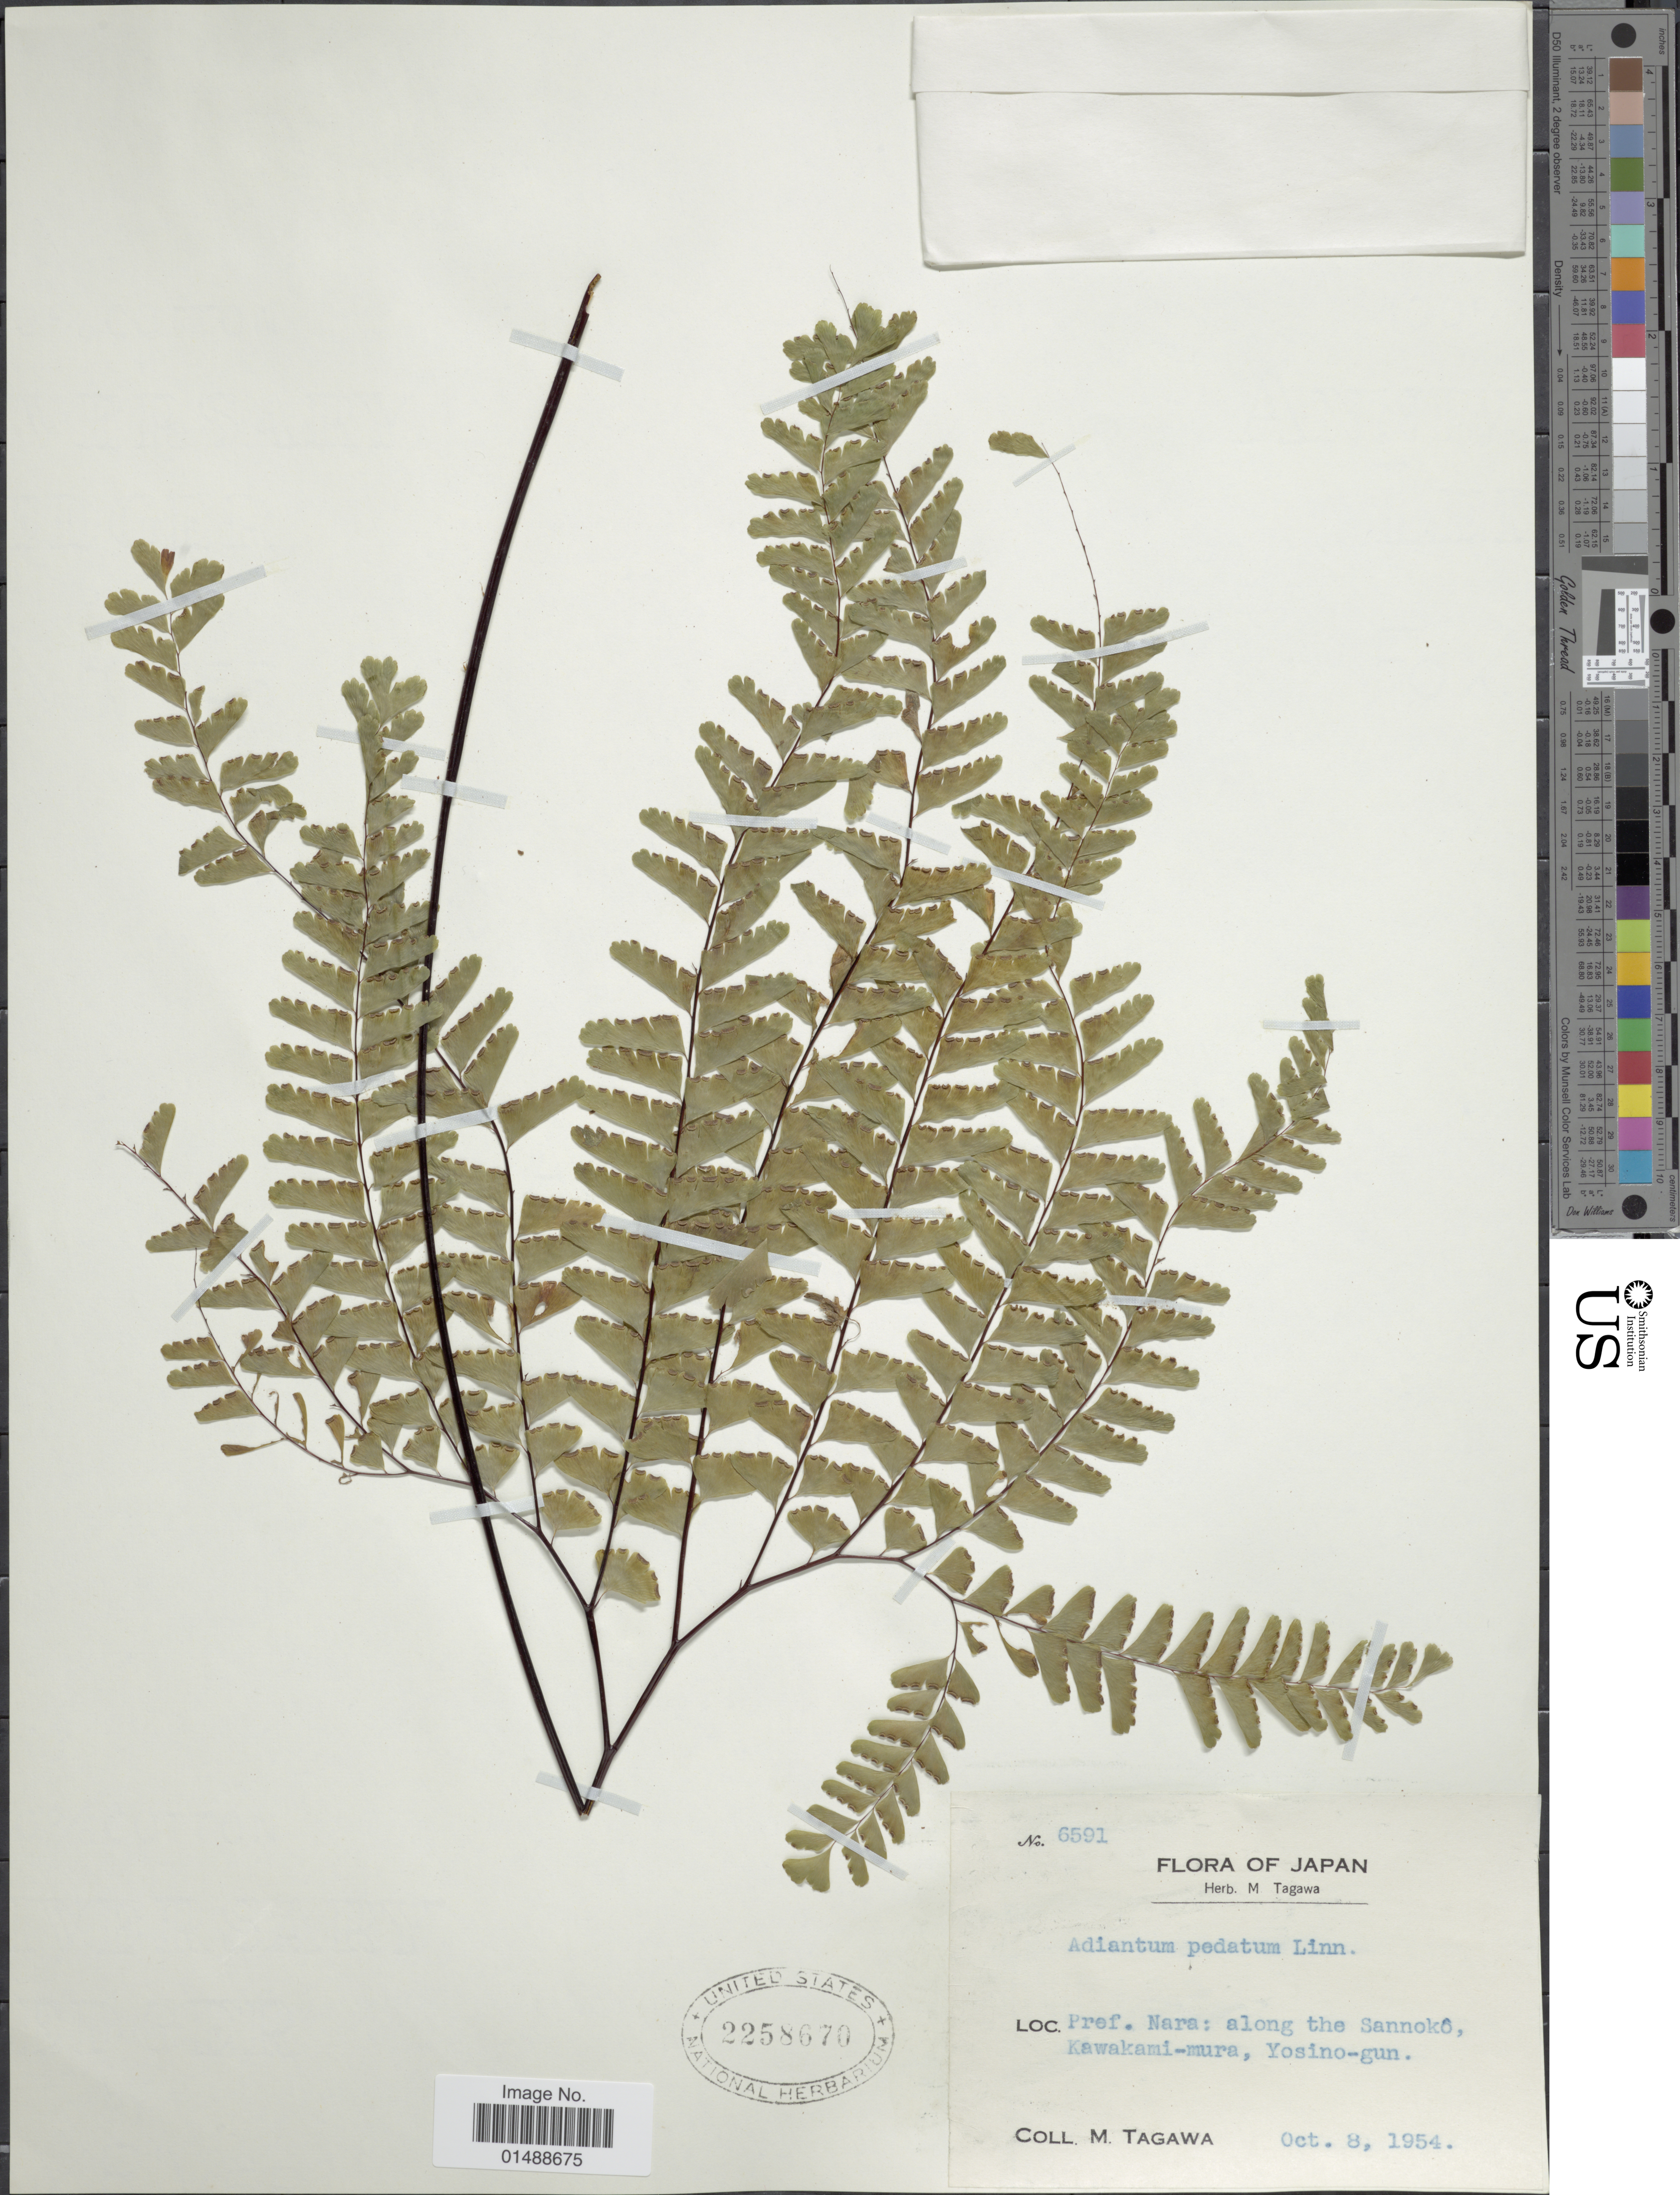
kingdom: Plantae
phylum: Tracheophyta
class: Polypodiopsida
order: Polypodiales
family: Pteridaceae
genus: Adiantum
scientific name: Adiantum pedatum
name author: L.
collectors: M. Tagawa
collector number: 6591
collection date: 1954-10-08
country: Japan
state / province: Nara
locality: Japan, Pref. Nara: along the Sannoko, Kawakami-mura, Yosino-gun.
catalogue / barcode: US 2258670